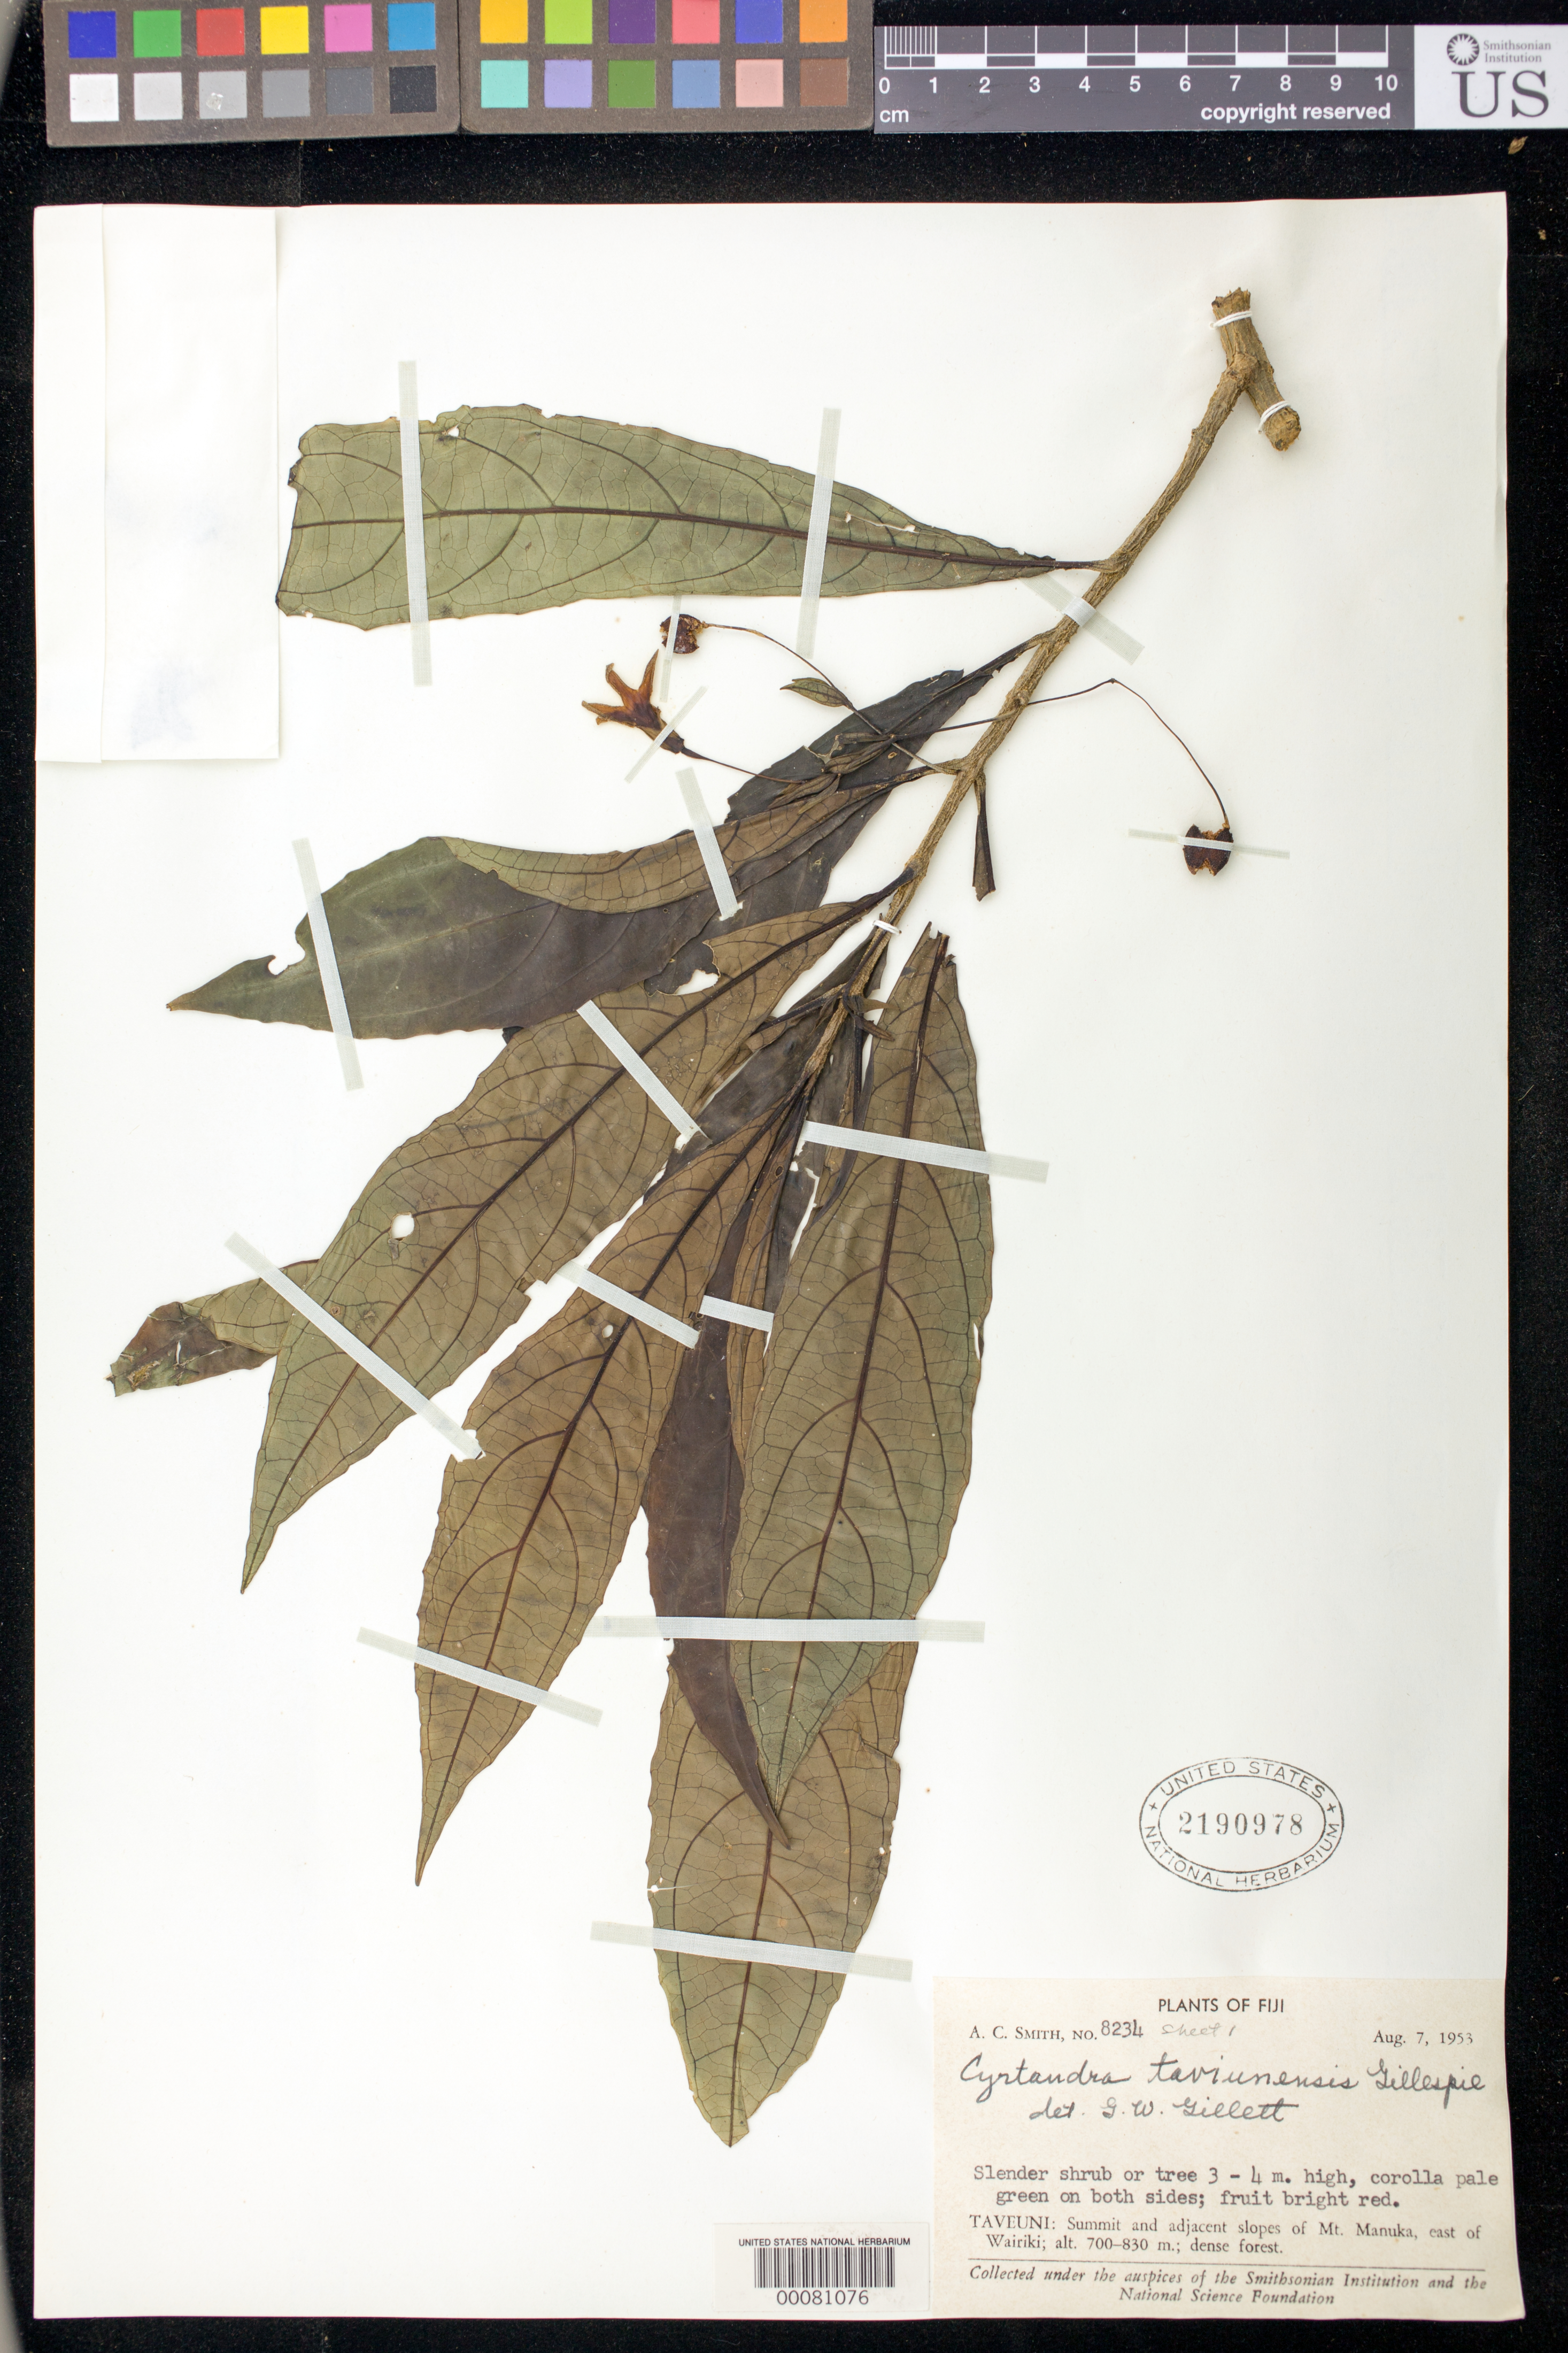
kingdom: Plantae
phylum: Tracheophyta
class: Magnoliopsida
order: Lamiales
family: Gesneriaceae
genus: Cyrtandra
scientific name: Cyrtandra taviunensis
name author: Gillespie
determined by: Gillett, G. W.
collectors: A. C. Smith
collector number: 8234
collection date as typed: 07 Aug 1953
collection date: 1953-08-07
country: Fiji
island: Taveuni I.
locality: Taveuni, summit and adjacent slopes of mt manuka, e of wairiki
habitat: Dense forest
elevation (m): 700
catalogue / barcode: US 2190978